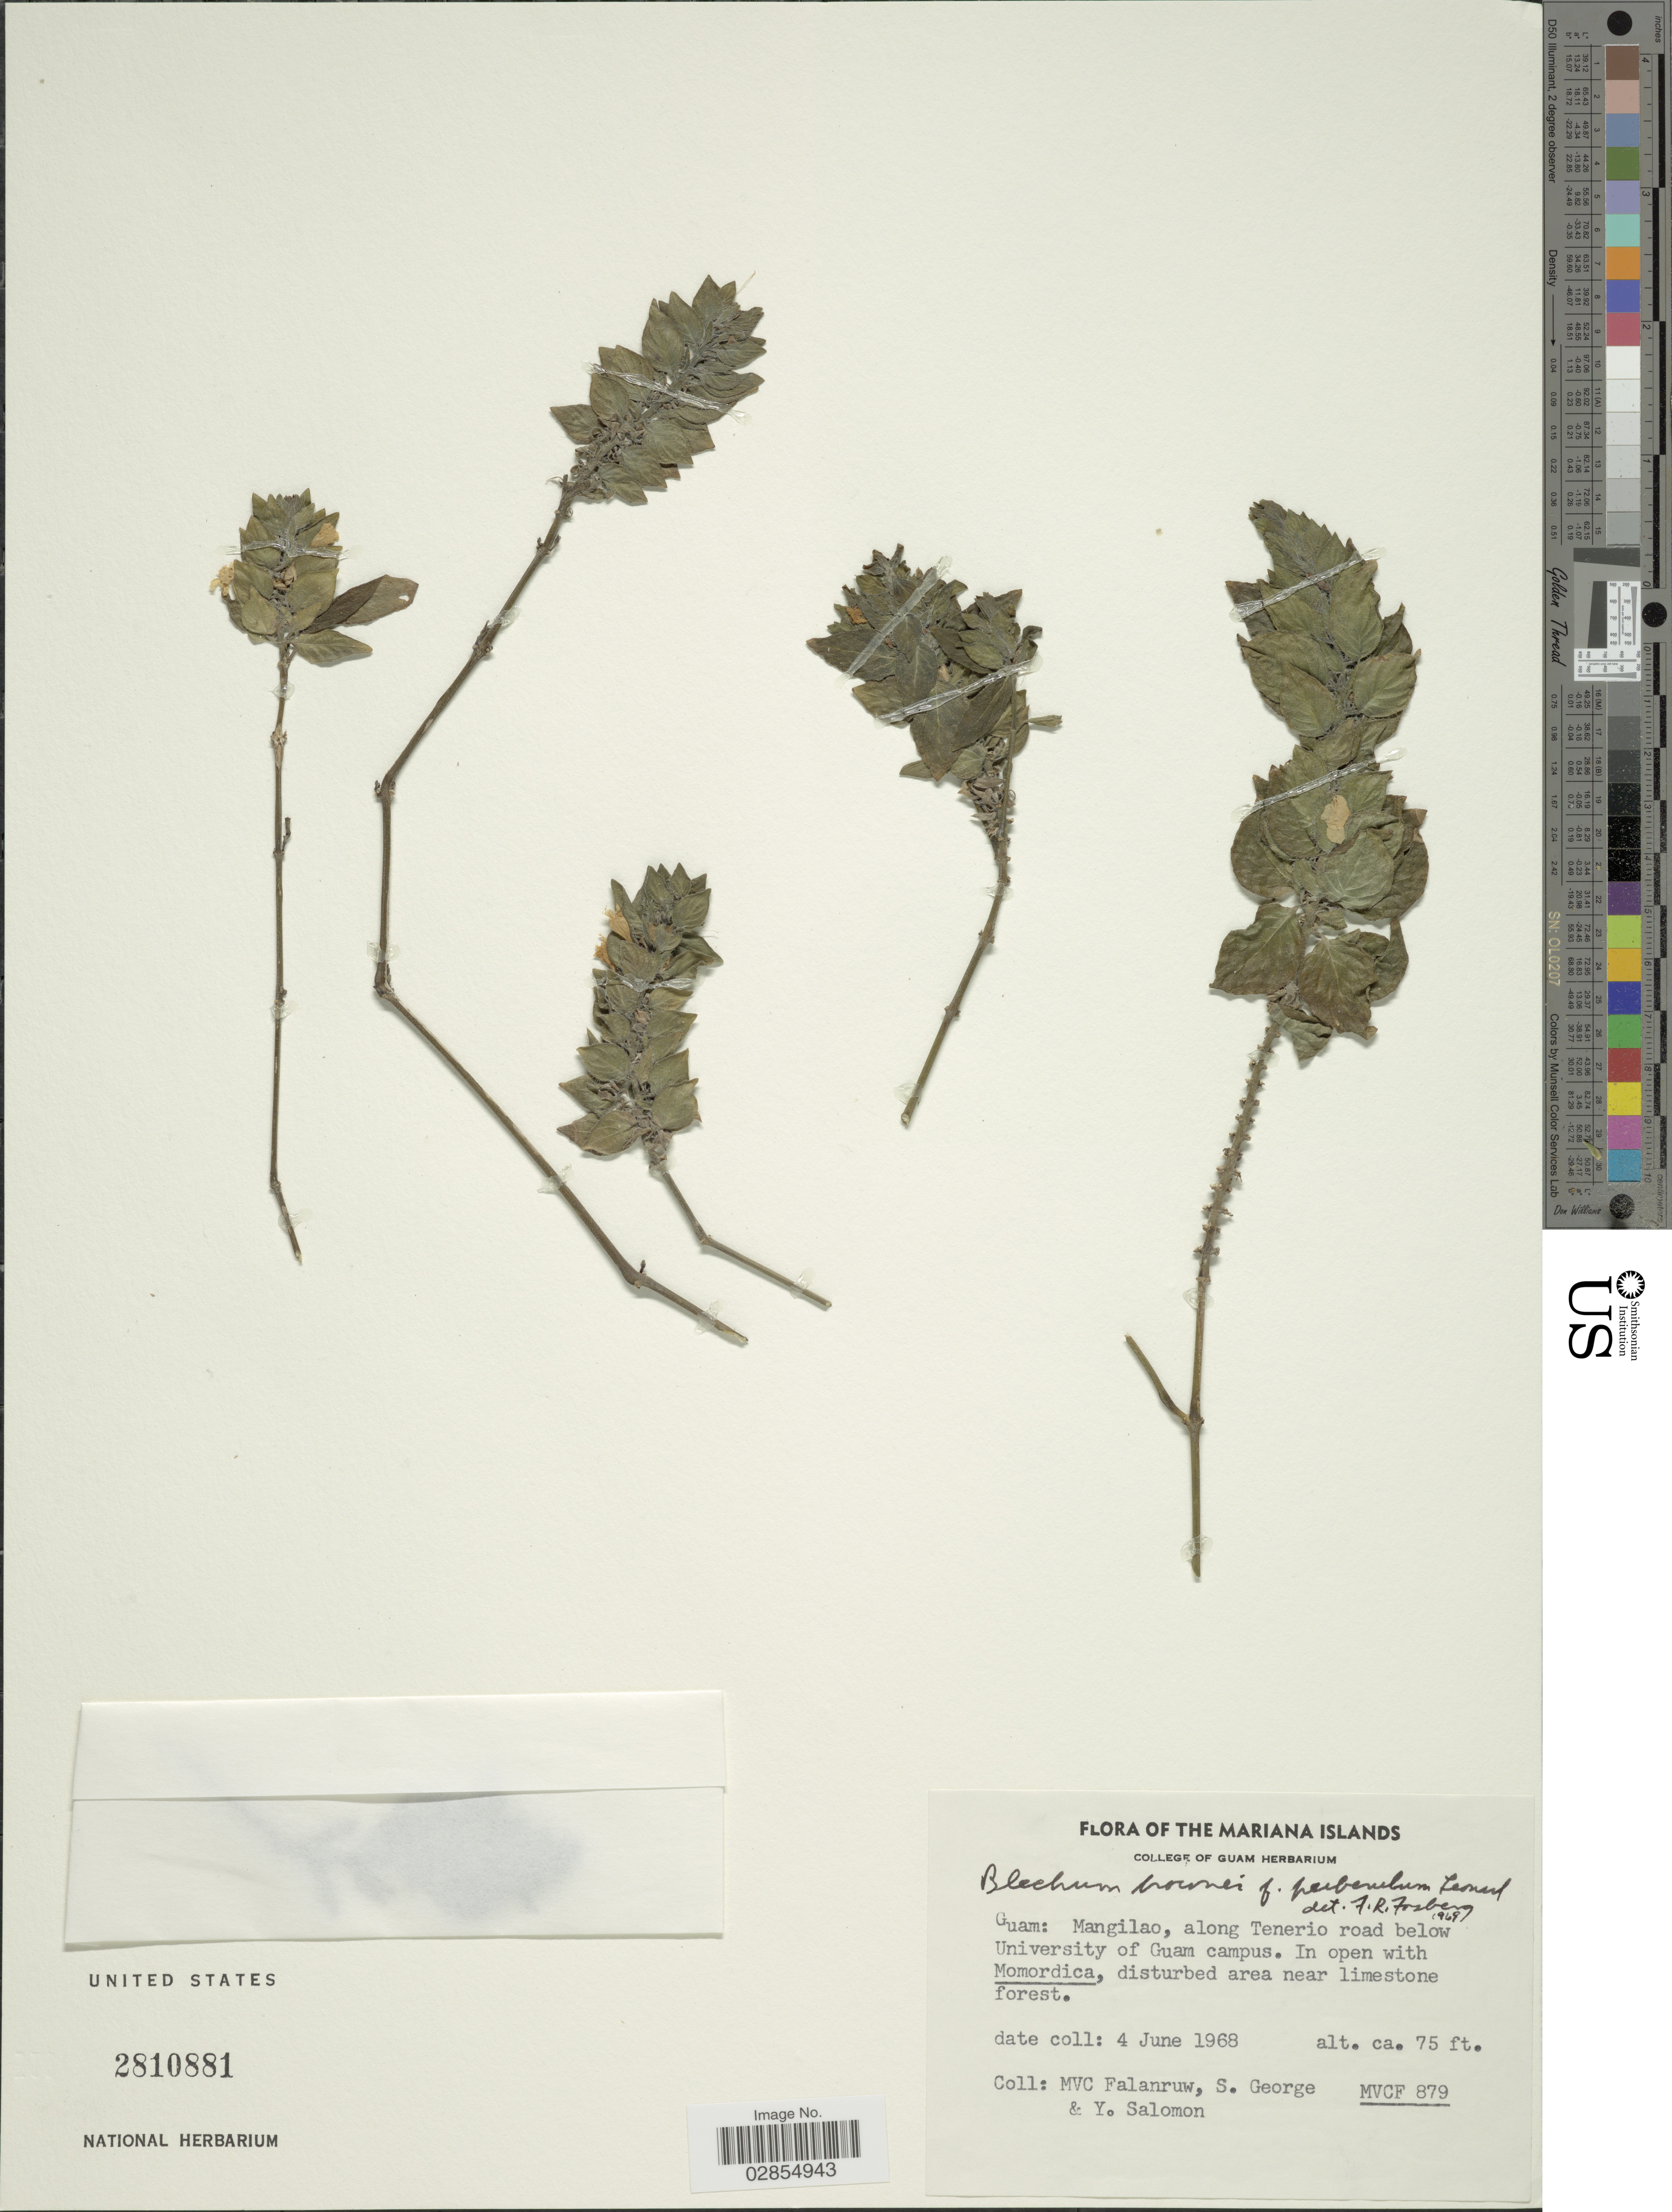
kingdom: Plantae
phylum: Tracheophyta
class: Magnoliopsida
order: Lamiales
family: Acanthaceae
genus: Blechum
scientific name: Blechum pyramidatum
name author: (Lam.) Urb.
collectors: M. V. Falanruw, S. George & Y. Salomon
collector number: MVCF879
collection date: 1968-06-04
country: Guam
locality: Mariana Islands. Mangilao, along Tenerio road below University of Guam campus.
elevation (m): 23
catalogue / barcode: US 2810881